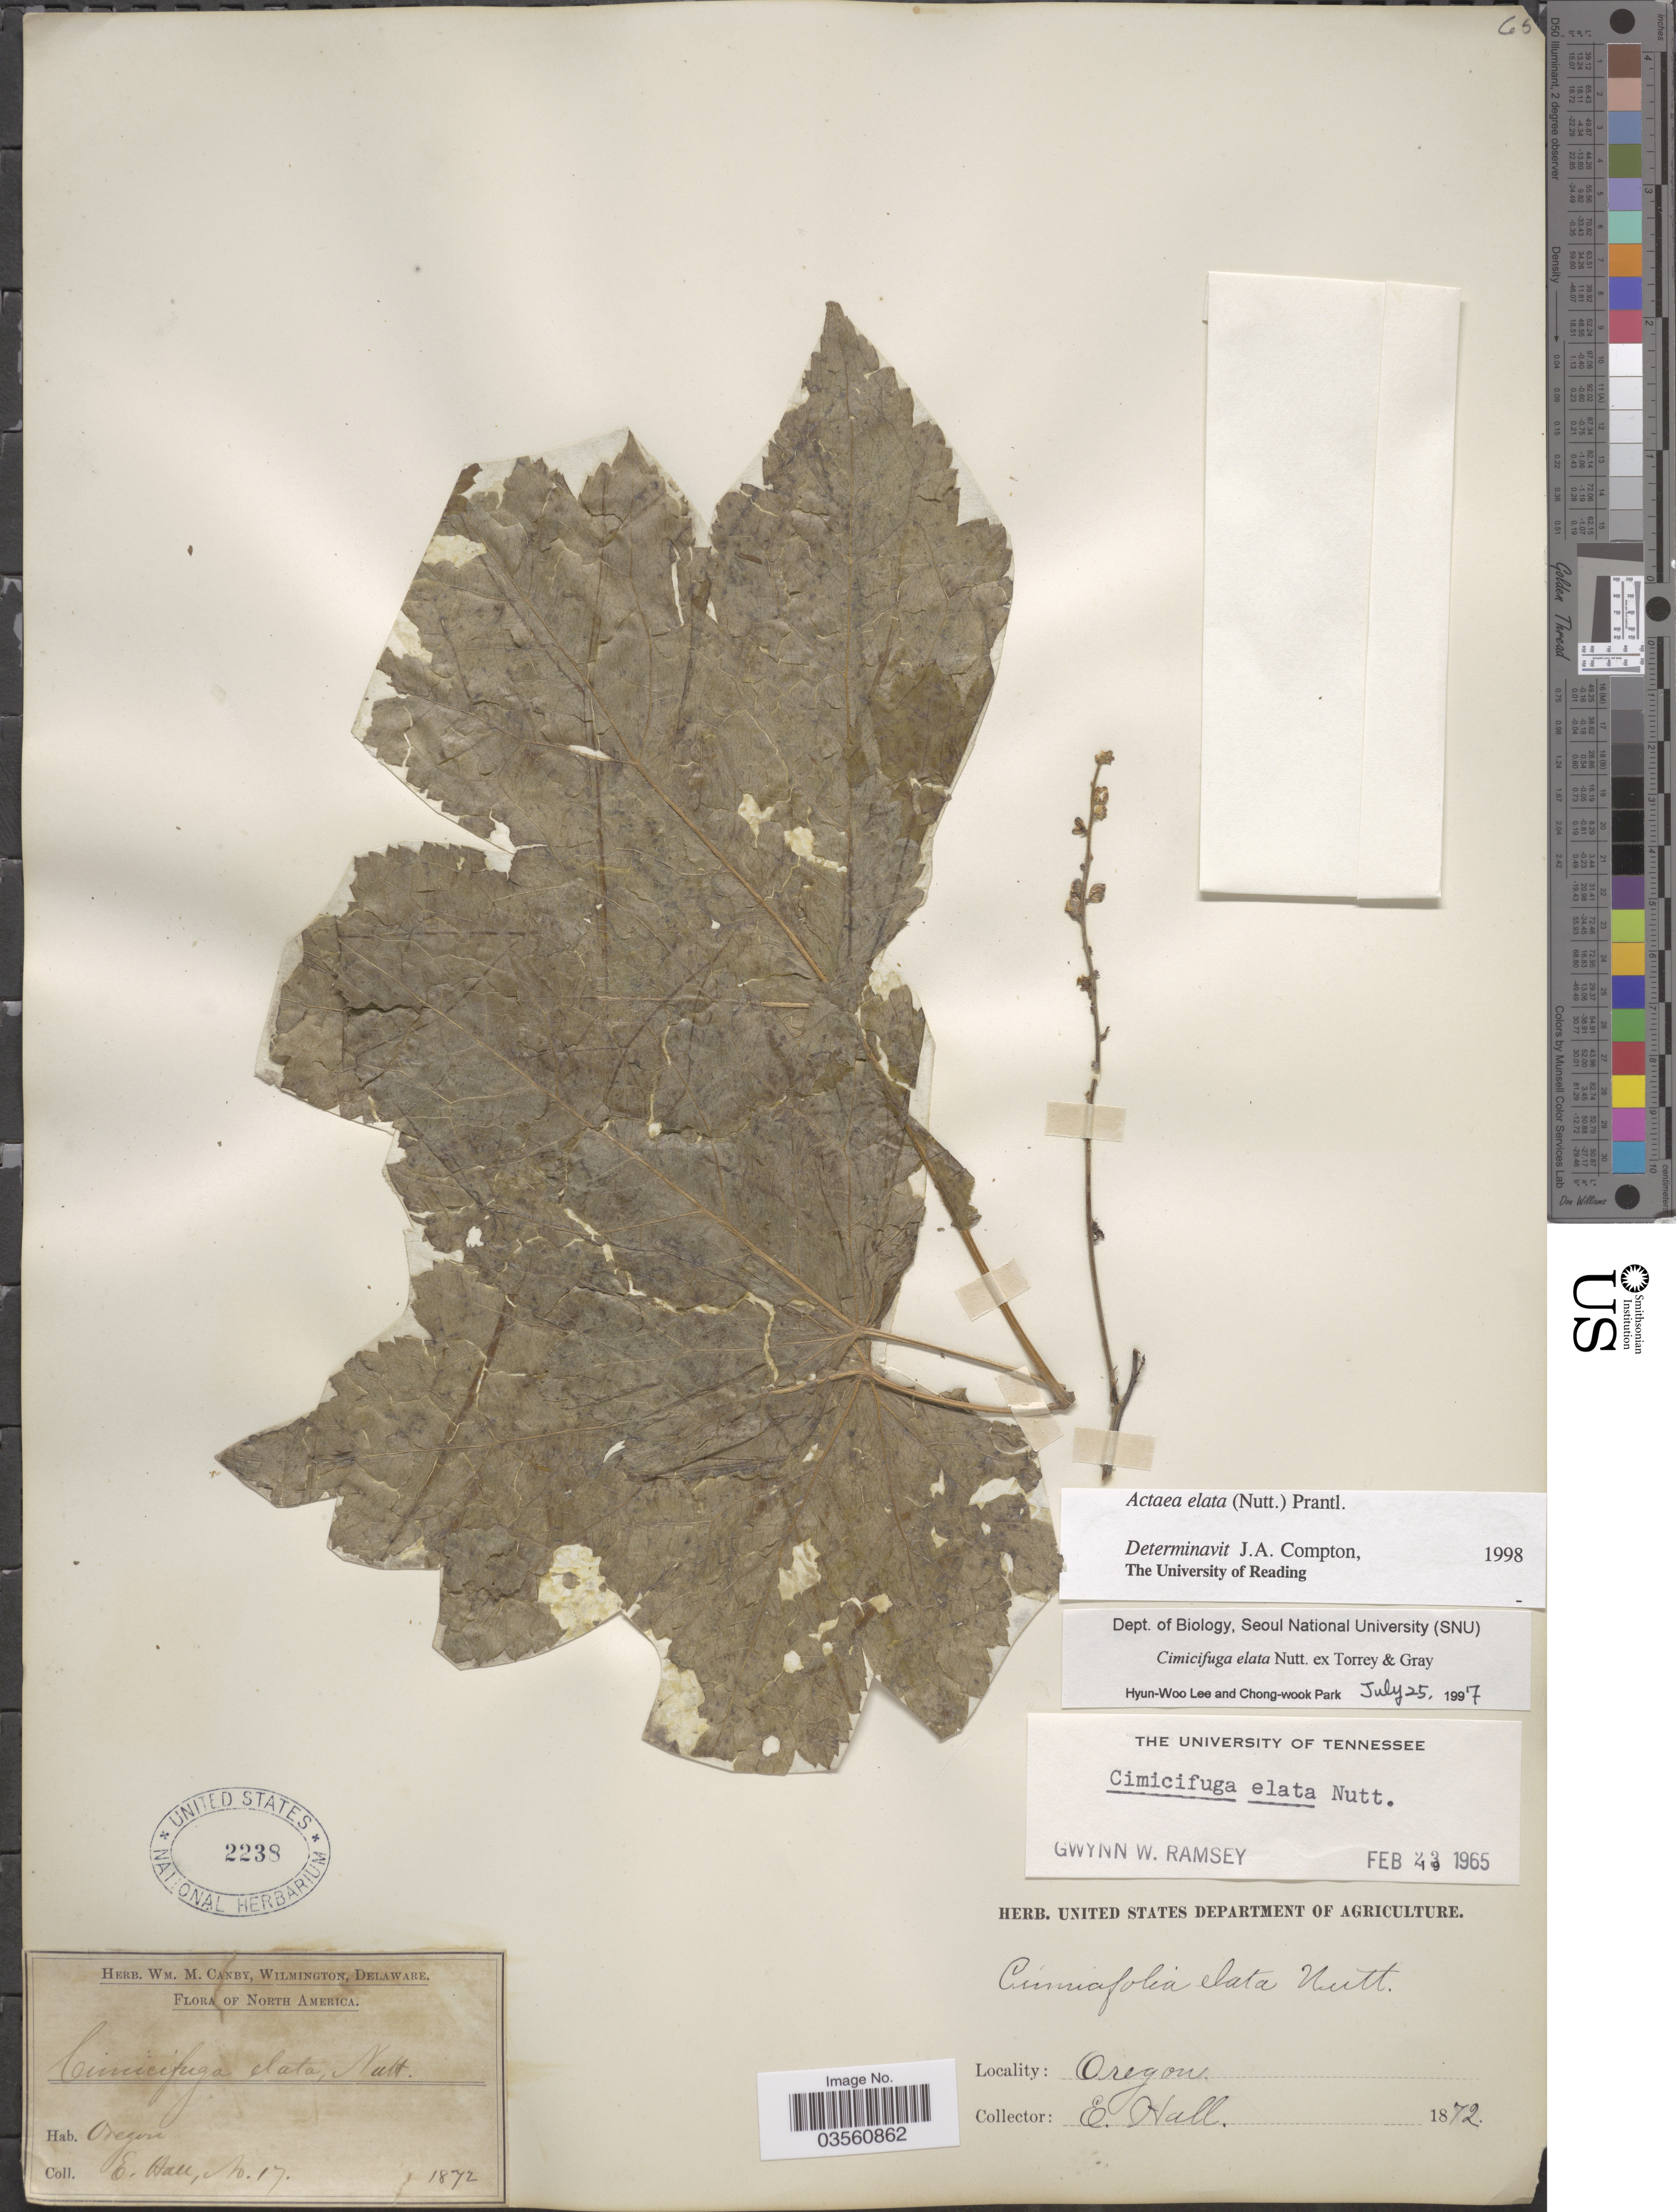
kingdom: Plantae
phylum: Tracheophyta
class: Magnoliopsida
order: Ranunculales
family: Ranunculaceae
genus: Actaea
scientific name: Actaea elata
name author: (Nutt.) Prantl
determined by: Compton, J. A.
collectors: E. Hall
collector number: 17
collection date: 1872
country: United States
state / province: Oregon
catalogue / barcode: US 2238